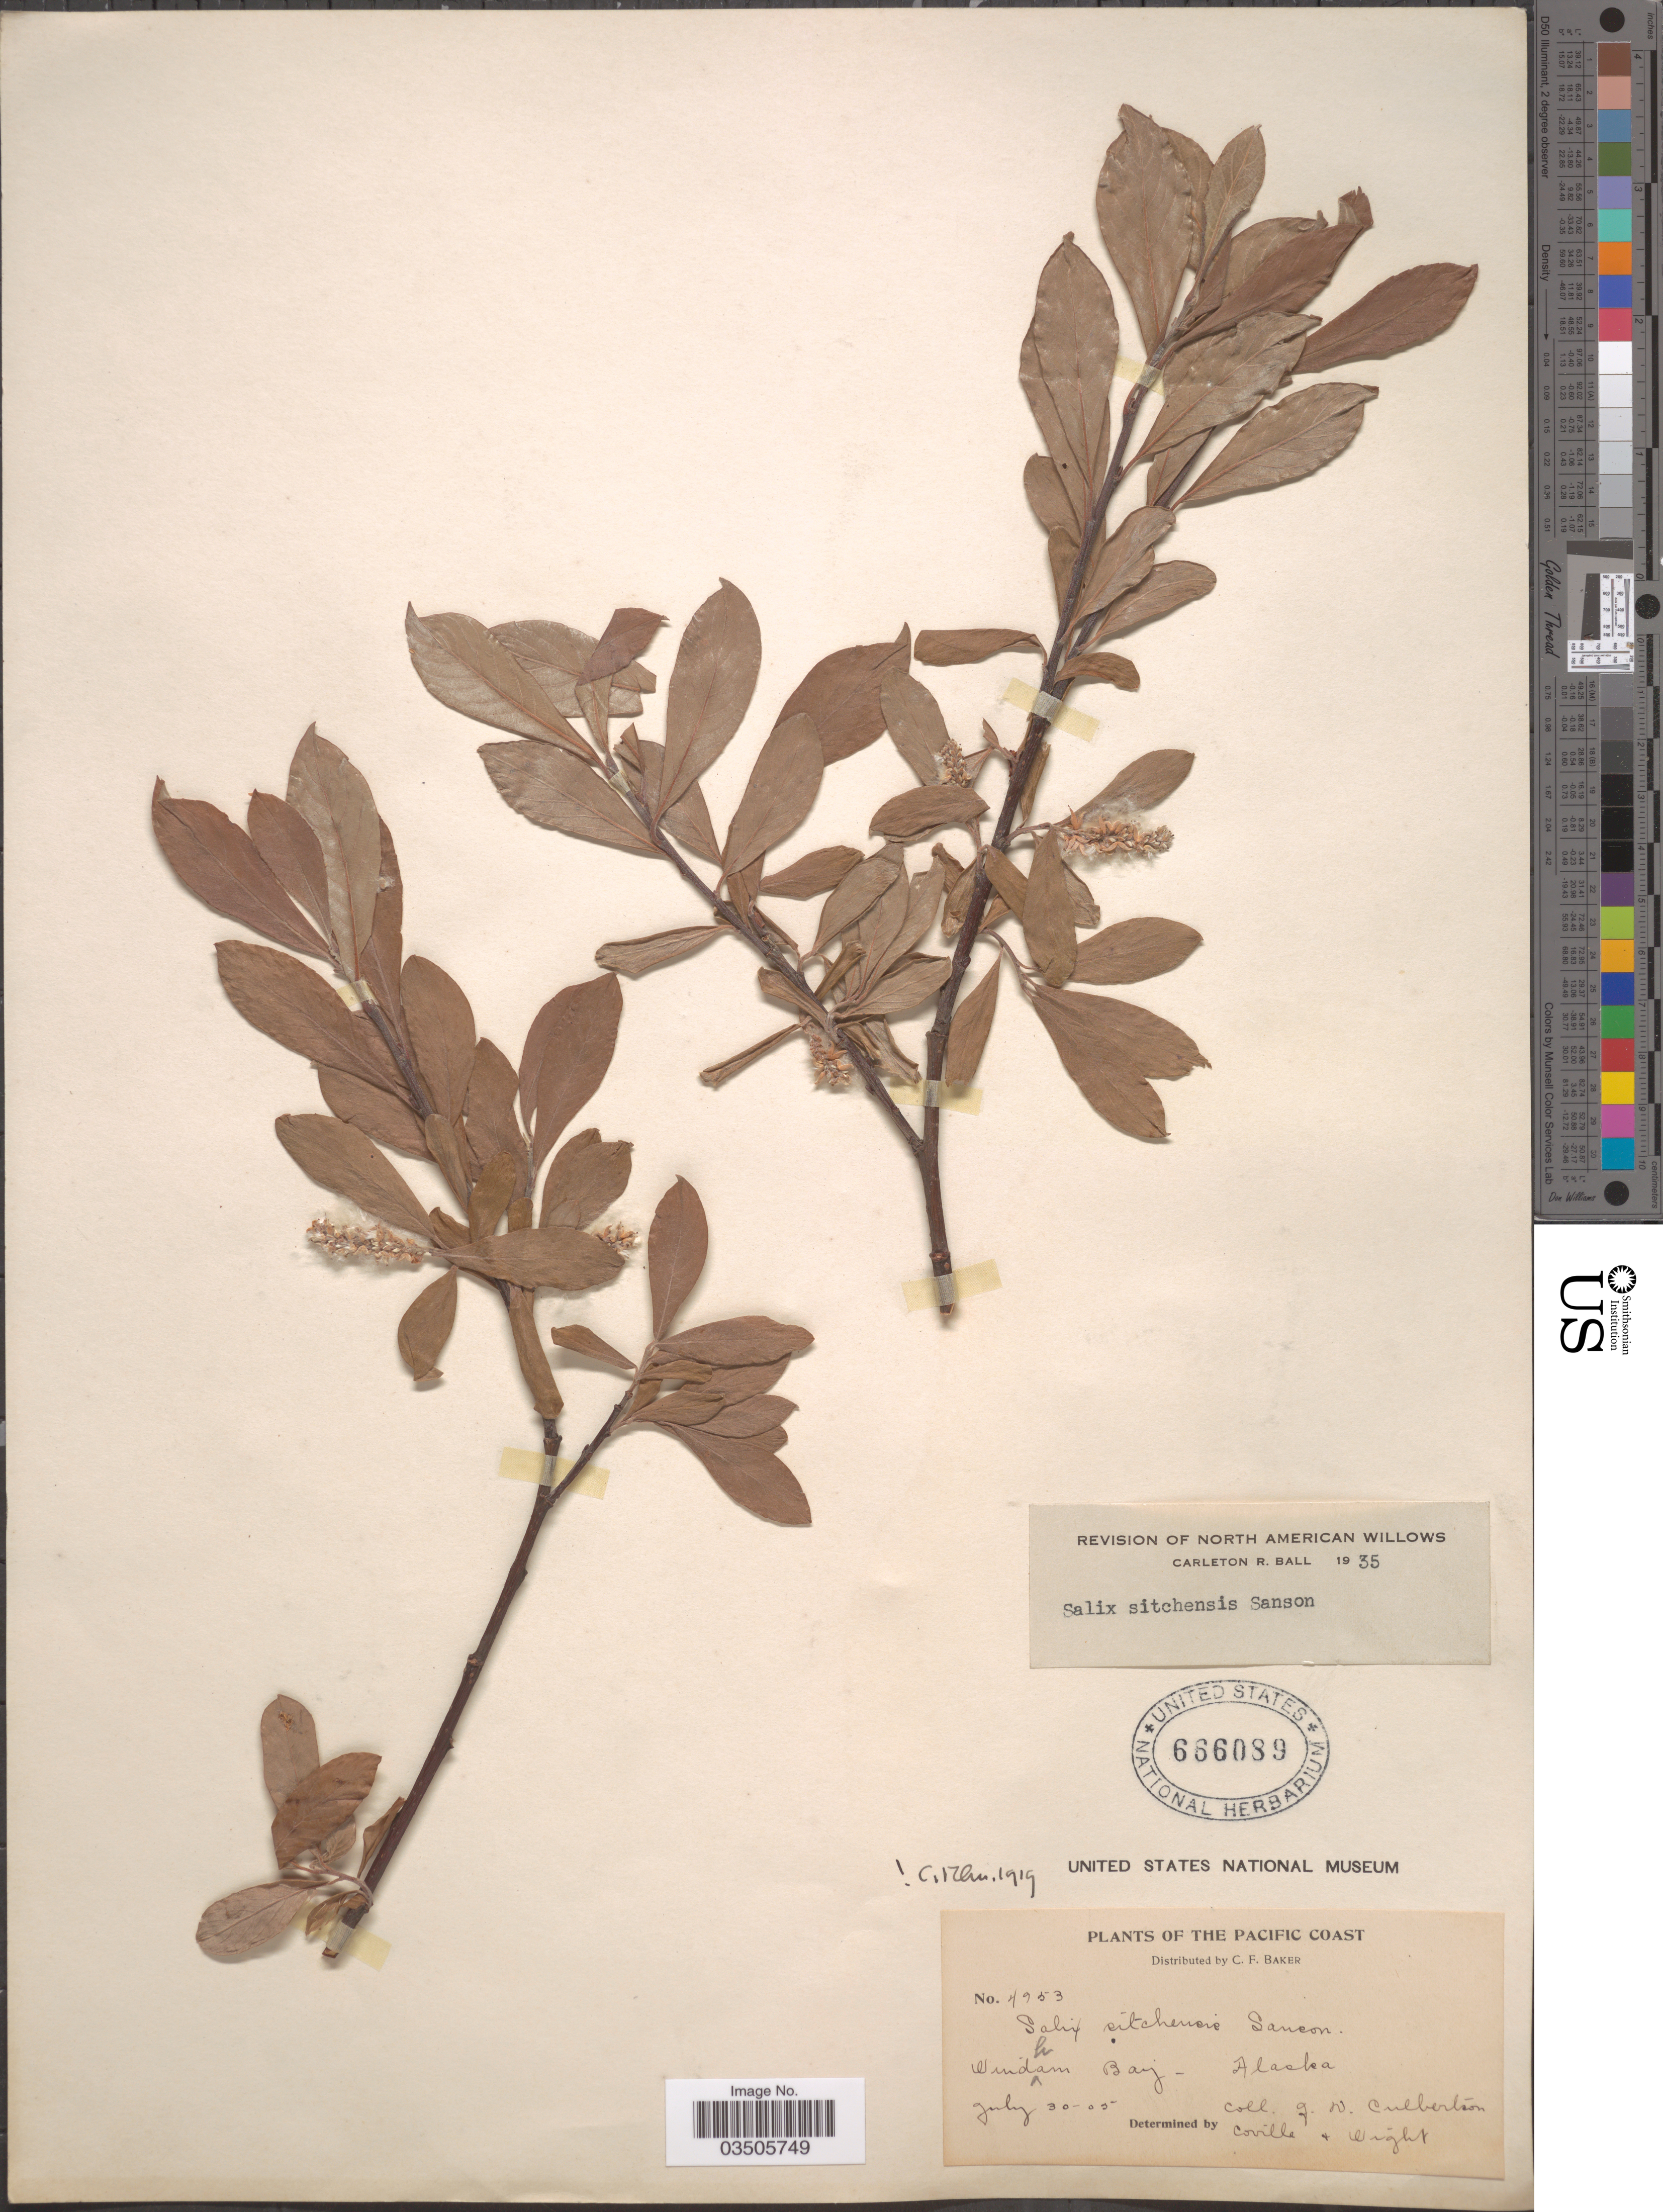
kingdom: Plantae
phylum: Tracheophyta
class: Magnoliopsida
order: Malpighiales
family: Salicaceae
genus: Salix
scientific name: Salix sitchensis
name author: Sanson ex Bong.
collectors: J. Culbertson, Coville & -- Wight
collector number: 4953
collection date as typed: Transcribed d/m/y: 30/7/5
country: United States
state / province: Alaska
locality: The Pacific Coast. Windham Bay.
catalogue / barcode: US 666089